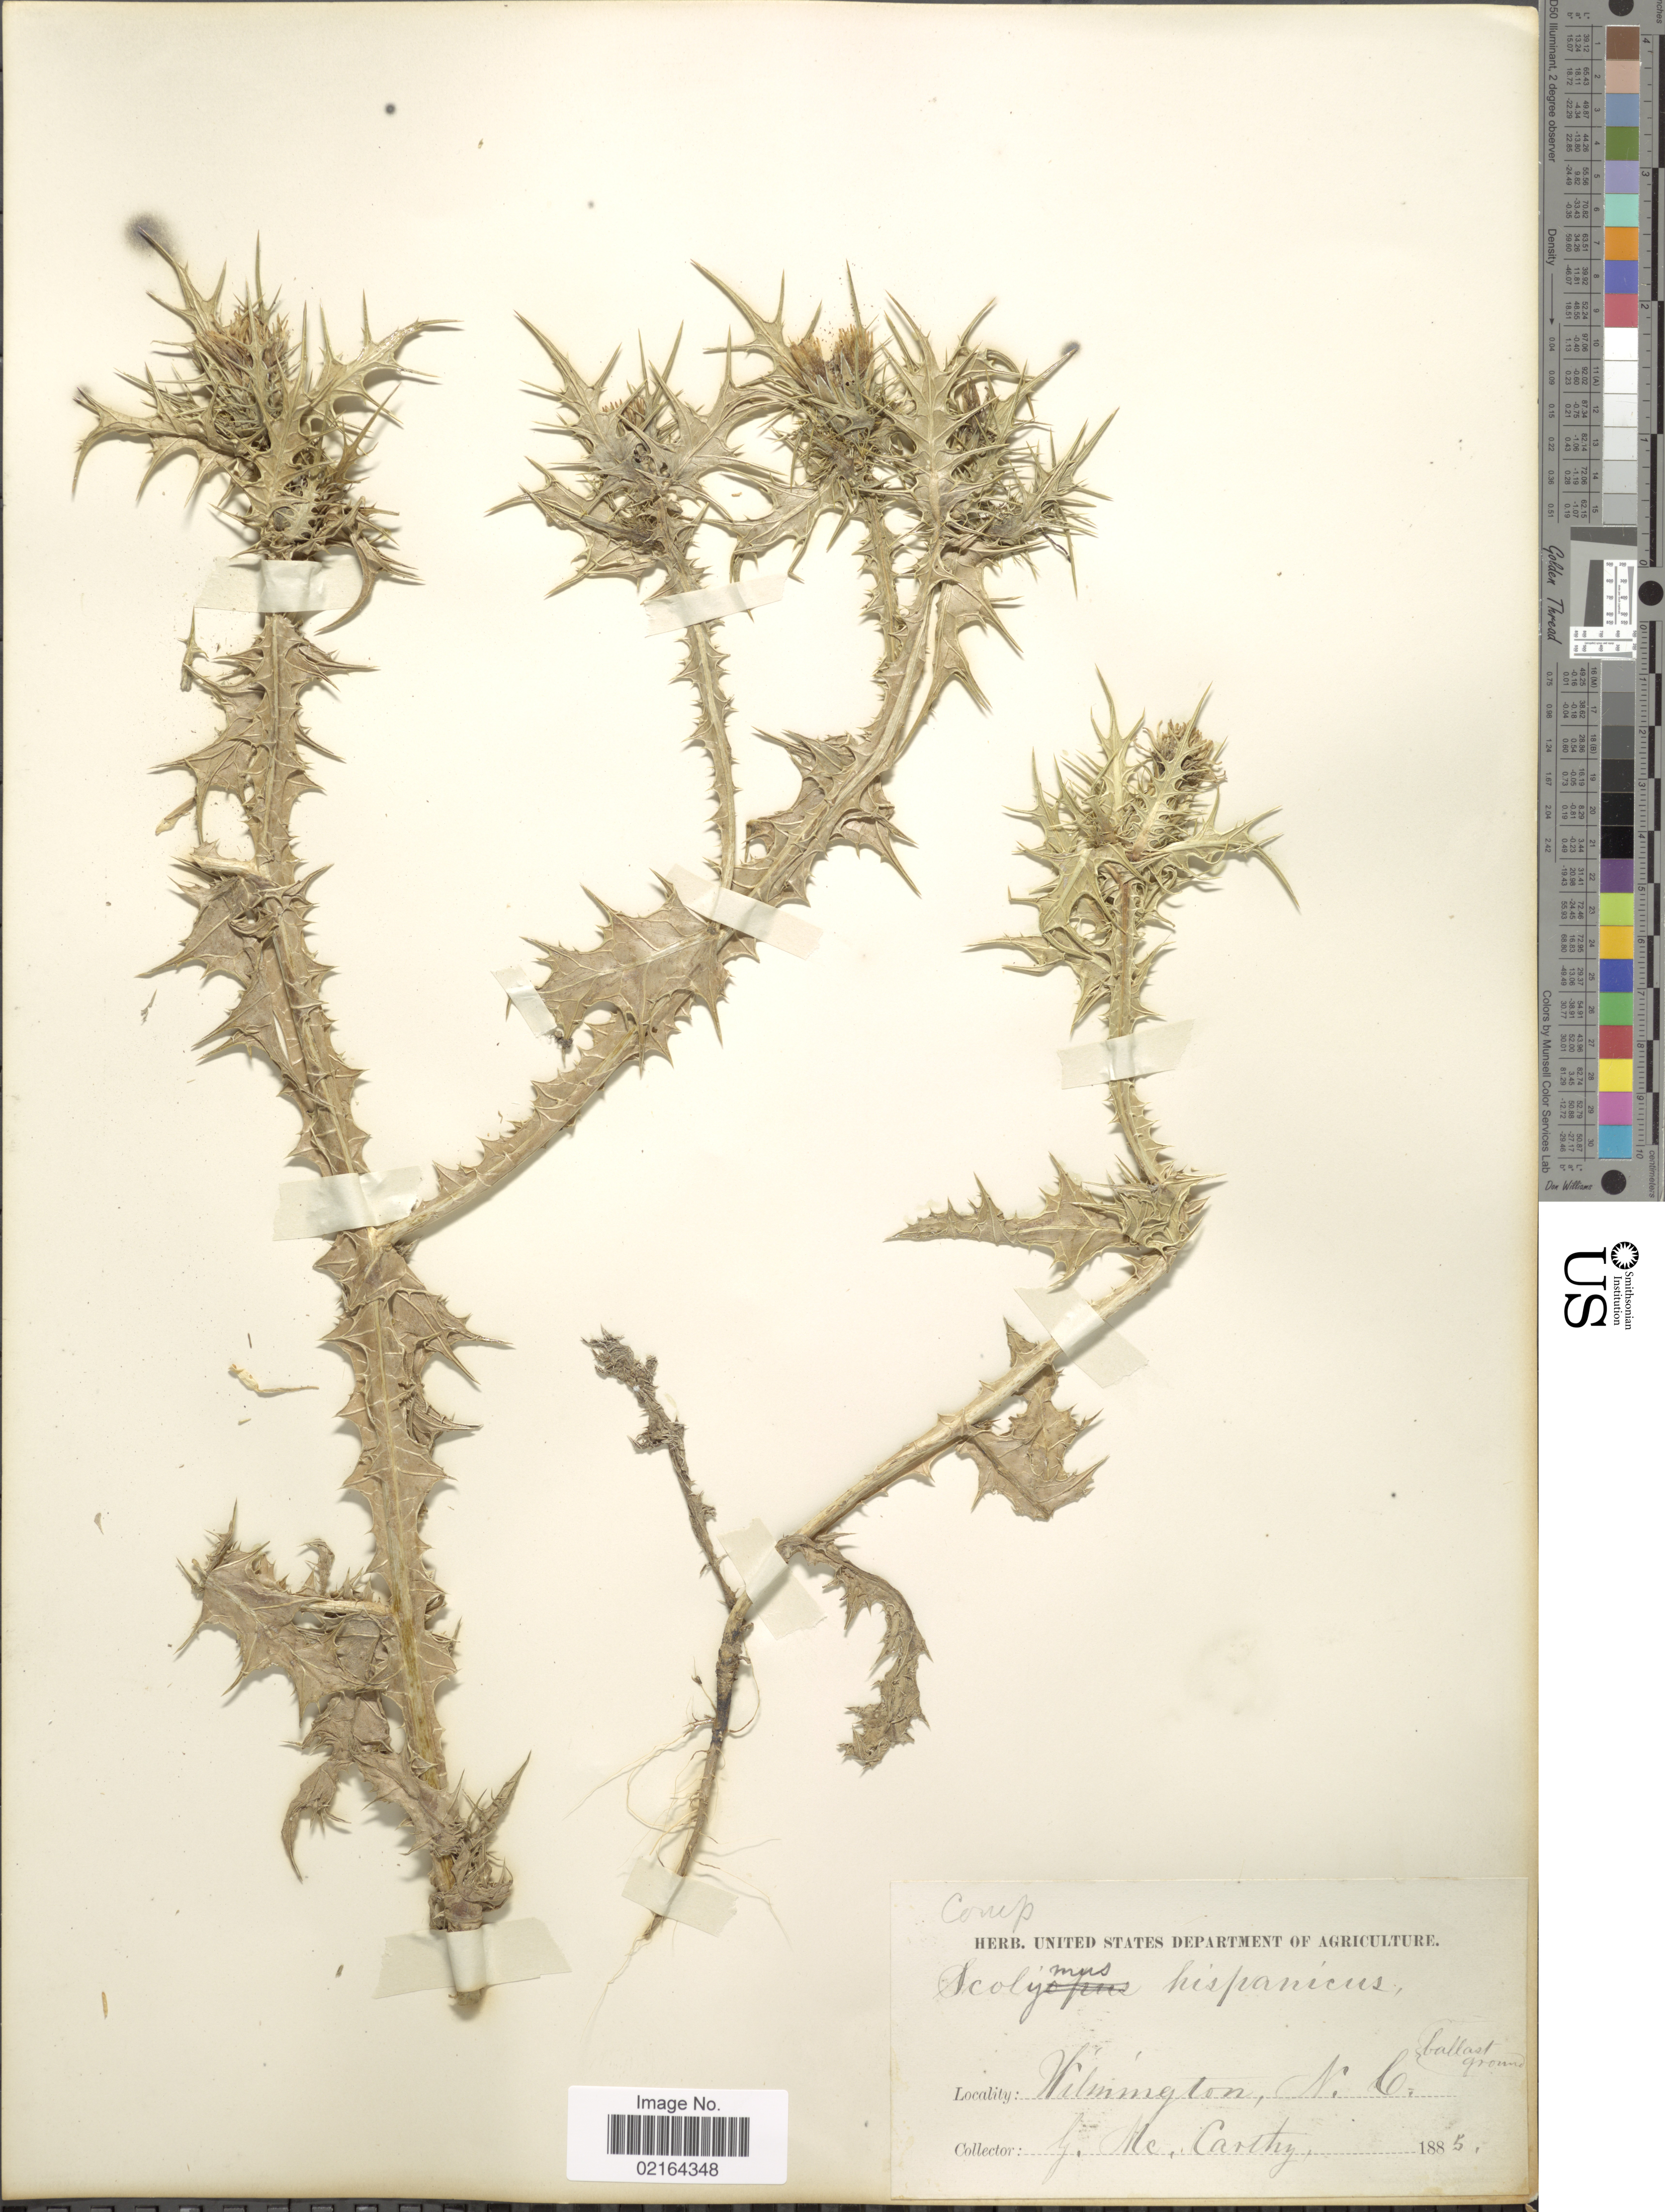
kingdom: Plantae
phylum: Tracheophyta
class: Magnoliopsida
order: Asterales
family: Asteraceae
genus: Scolymus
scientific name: Scolymus hispanicus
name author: L.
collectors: G. McCarthy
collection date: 1885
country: United States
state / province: North Carolina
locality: Wilmington, N. C.